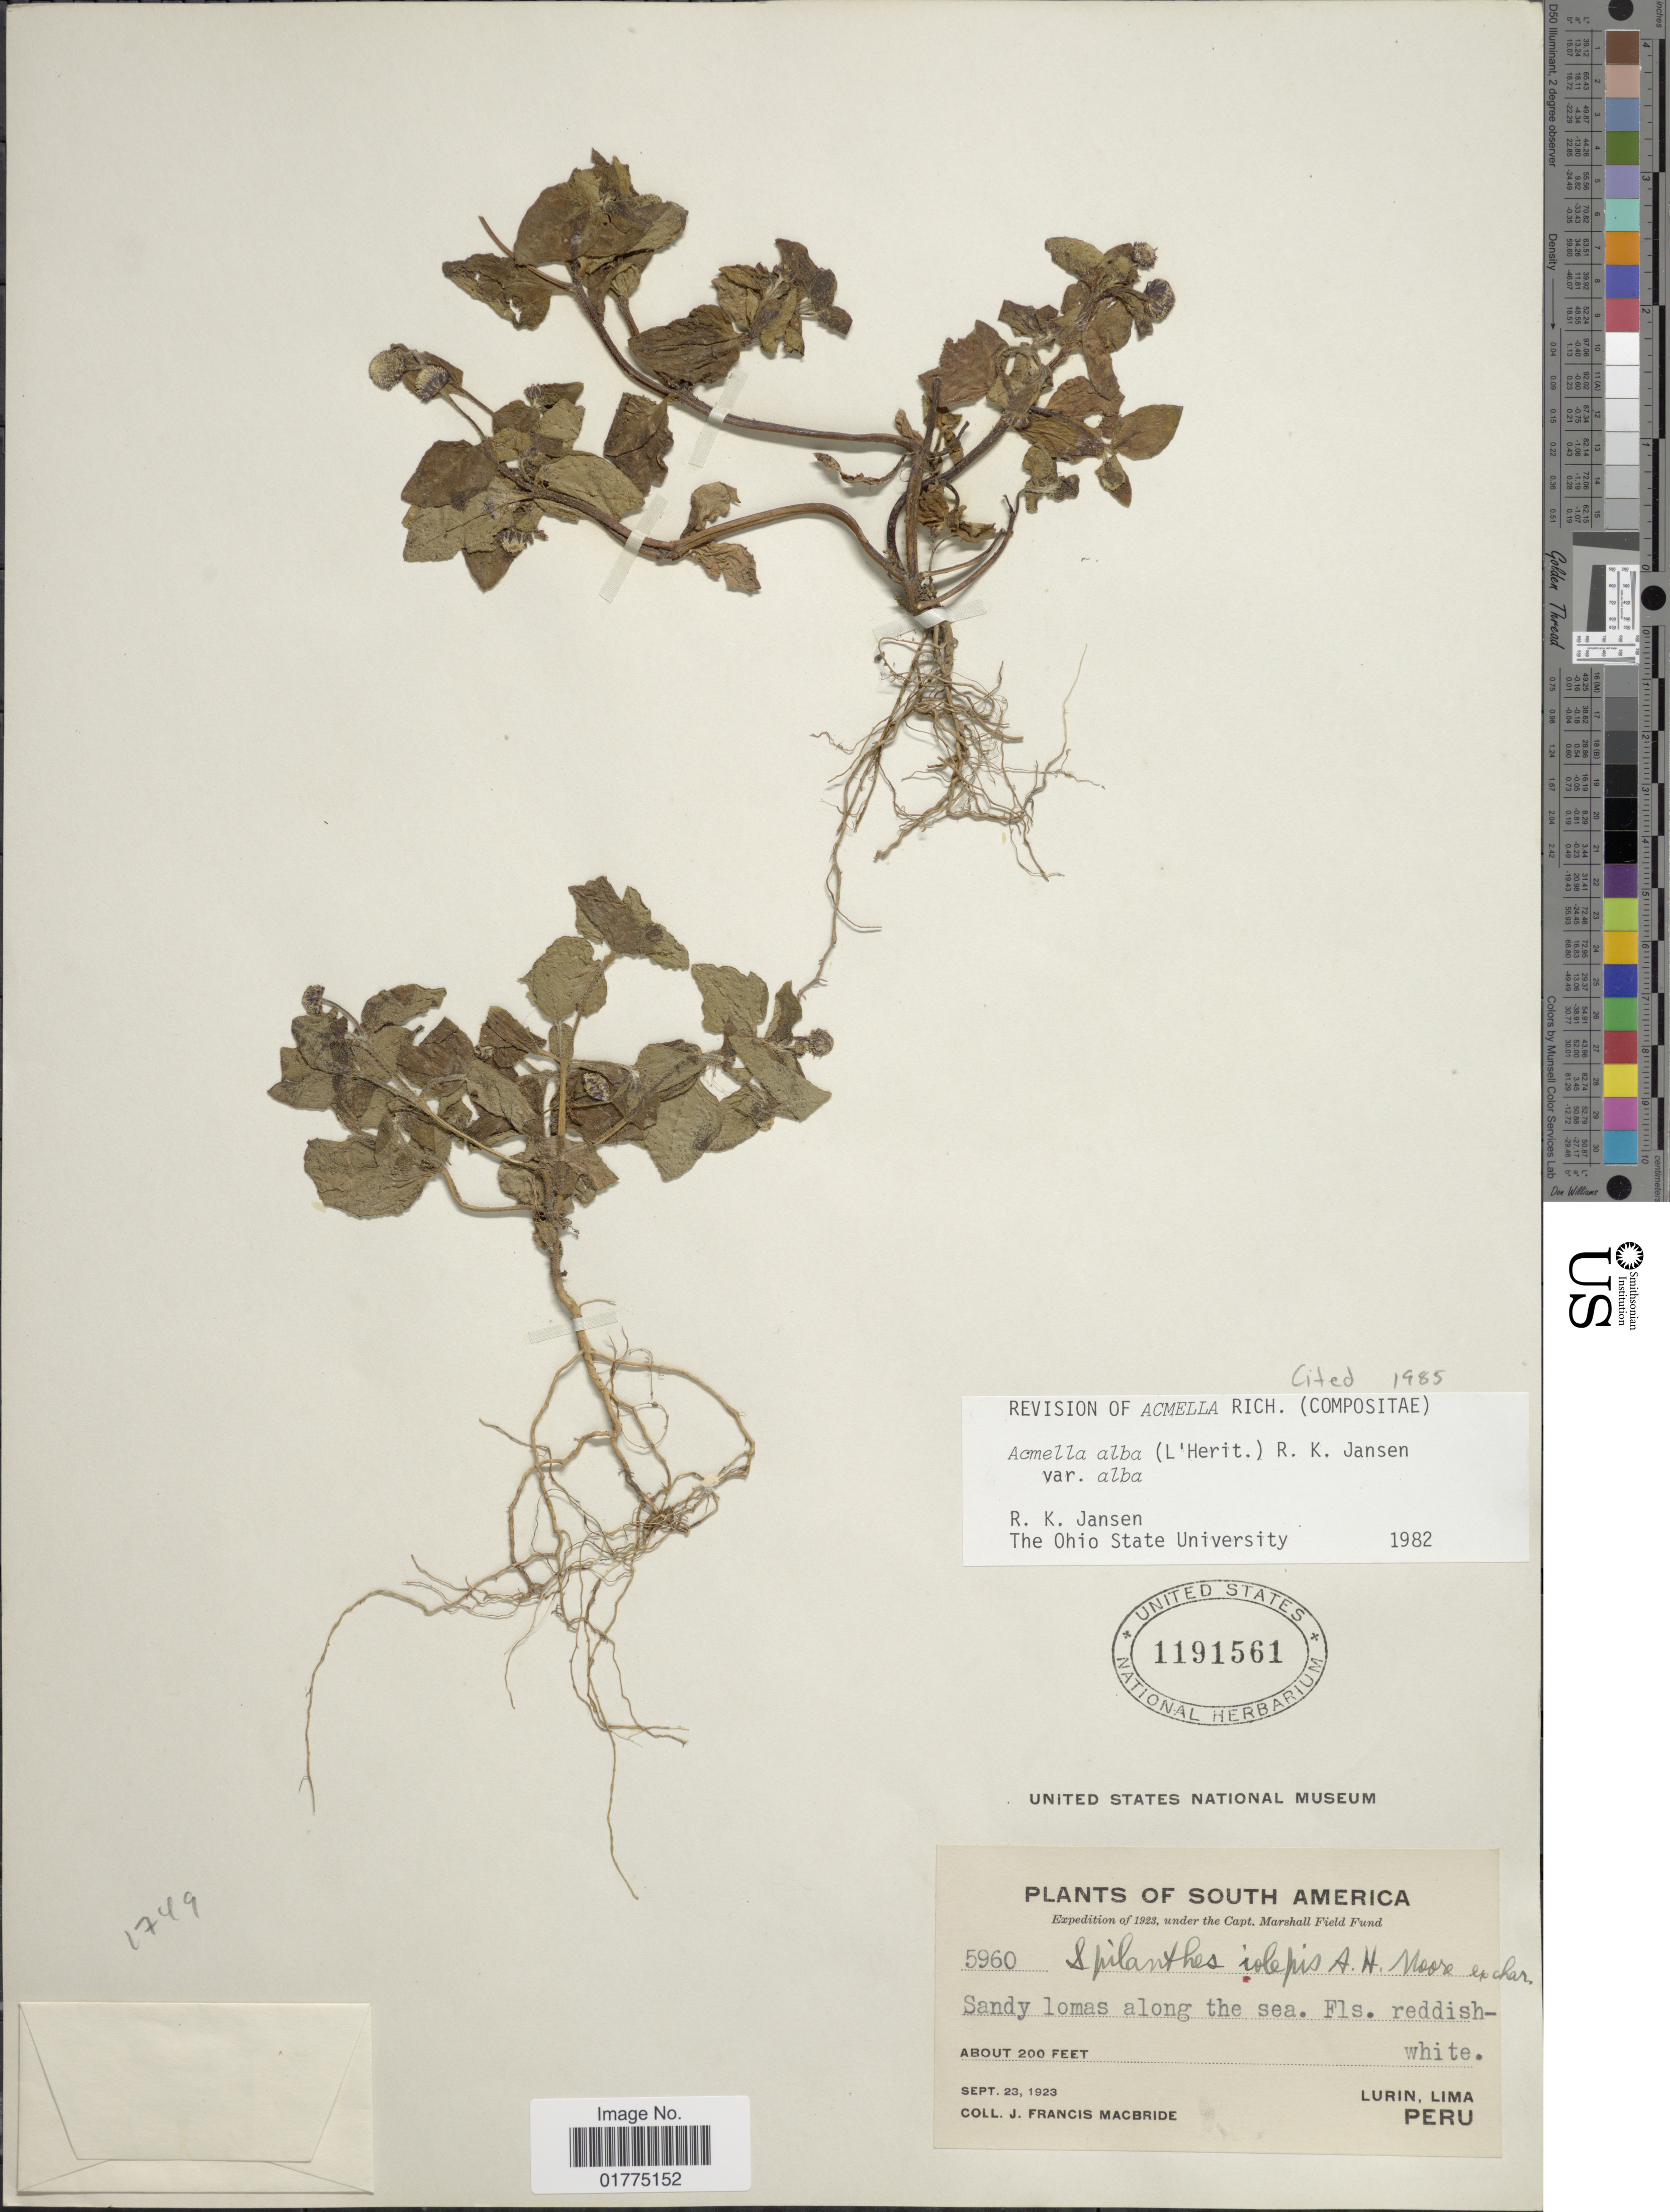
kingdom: Plantae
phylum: Tracheophyta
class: Magnoliopsida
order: Asterales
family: Asteraceae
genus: Acmella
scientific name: Acmella alba var. alba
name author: (L'Hér.) R.K. Jansen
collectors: J. F. Macbride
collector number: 5960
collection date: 1923-09-23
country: Peru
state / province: Lima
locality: Sandy lomas along the sea. Lurin, Lima. Peru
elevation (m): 61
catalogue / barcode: US 1191561